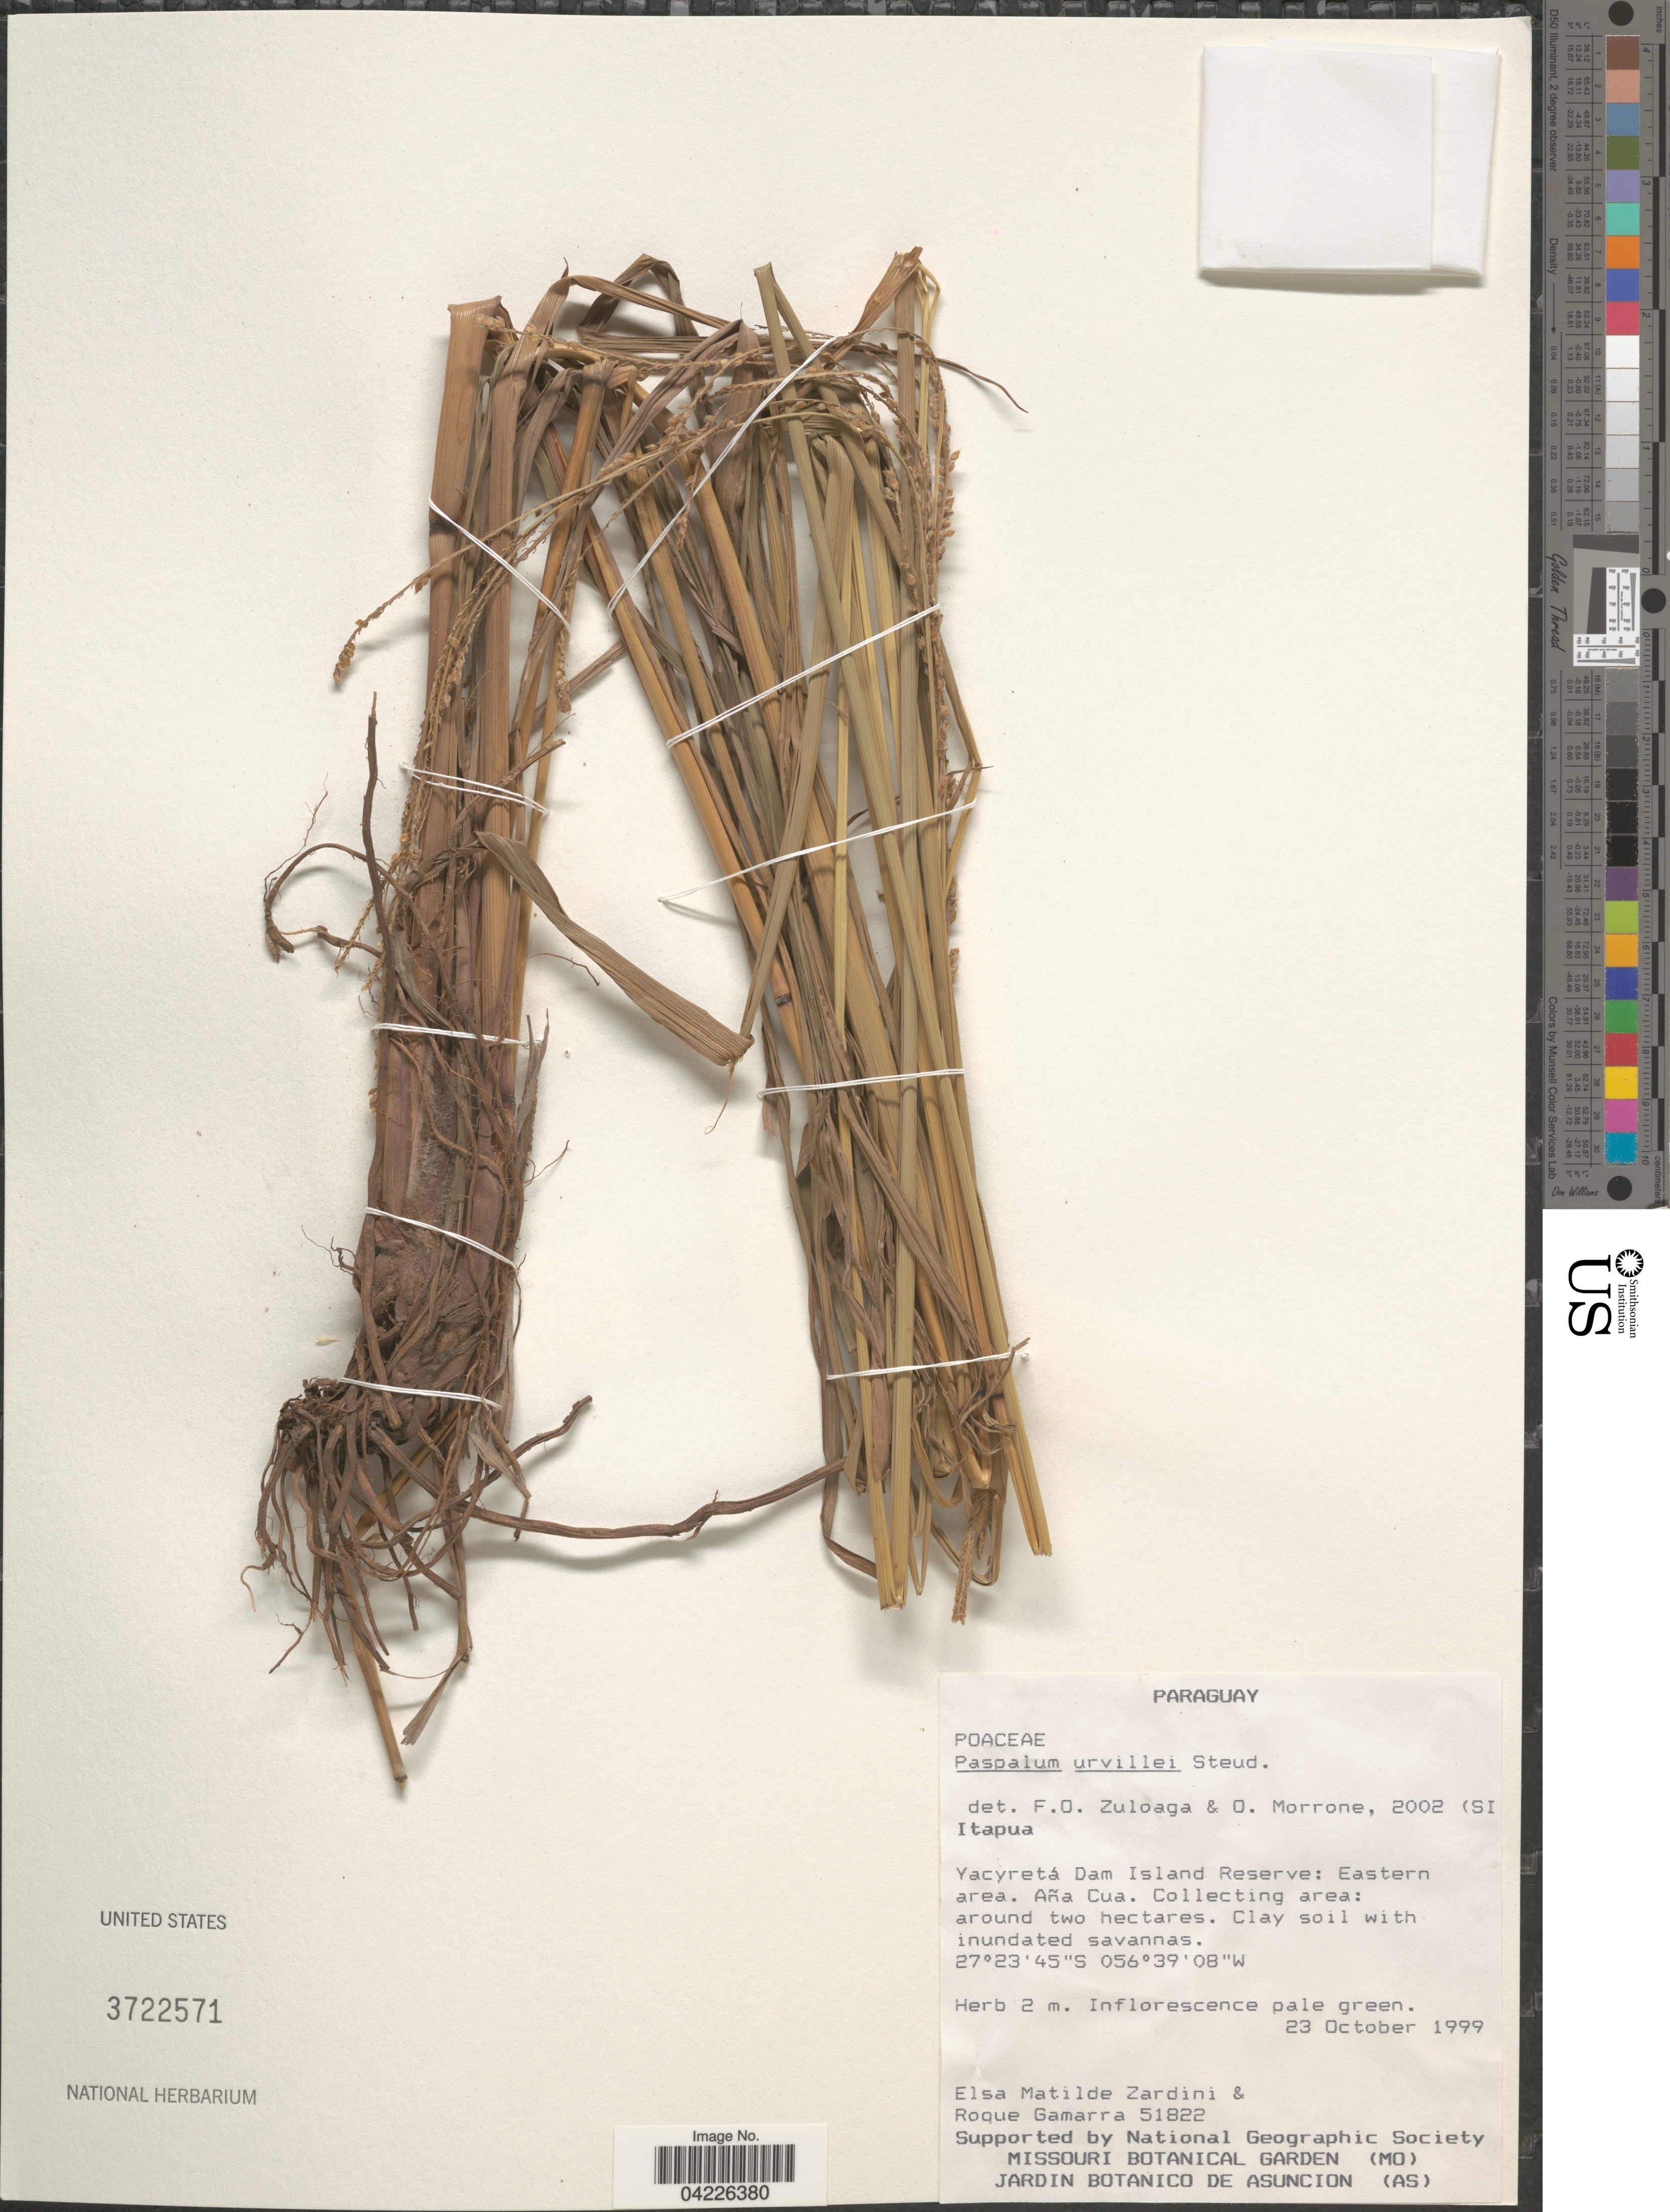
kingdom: Plantae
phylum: Tracheophyta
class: Liliopsida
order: Poales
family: Poaceae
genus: Paspalum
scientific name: Paspalum urvillei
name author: Steud.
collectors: E. M. Zardini & R. Gamarra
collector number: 51822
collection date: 1999-10-23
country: Paraguay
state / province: Itapua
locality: Yacyretá Dam Island Reserve: Eastern area. Aña Cua.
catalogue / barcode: US 3722571